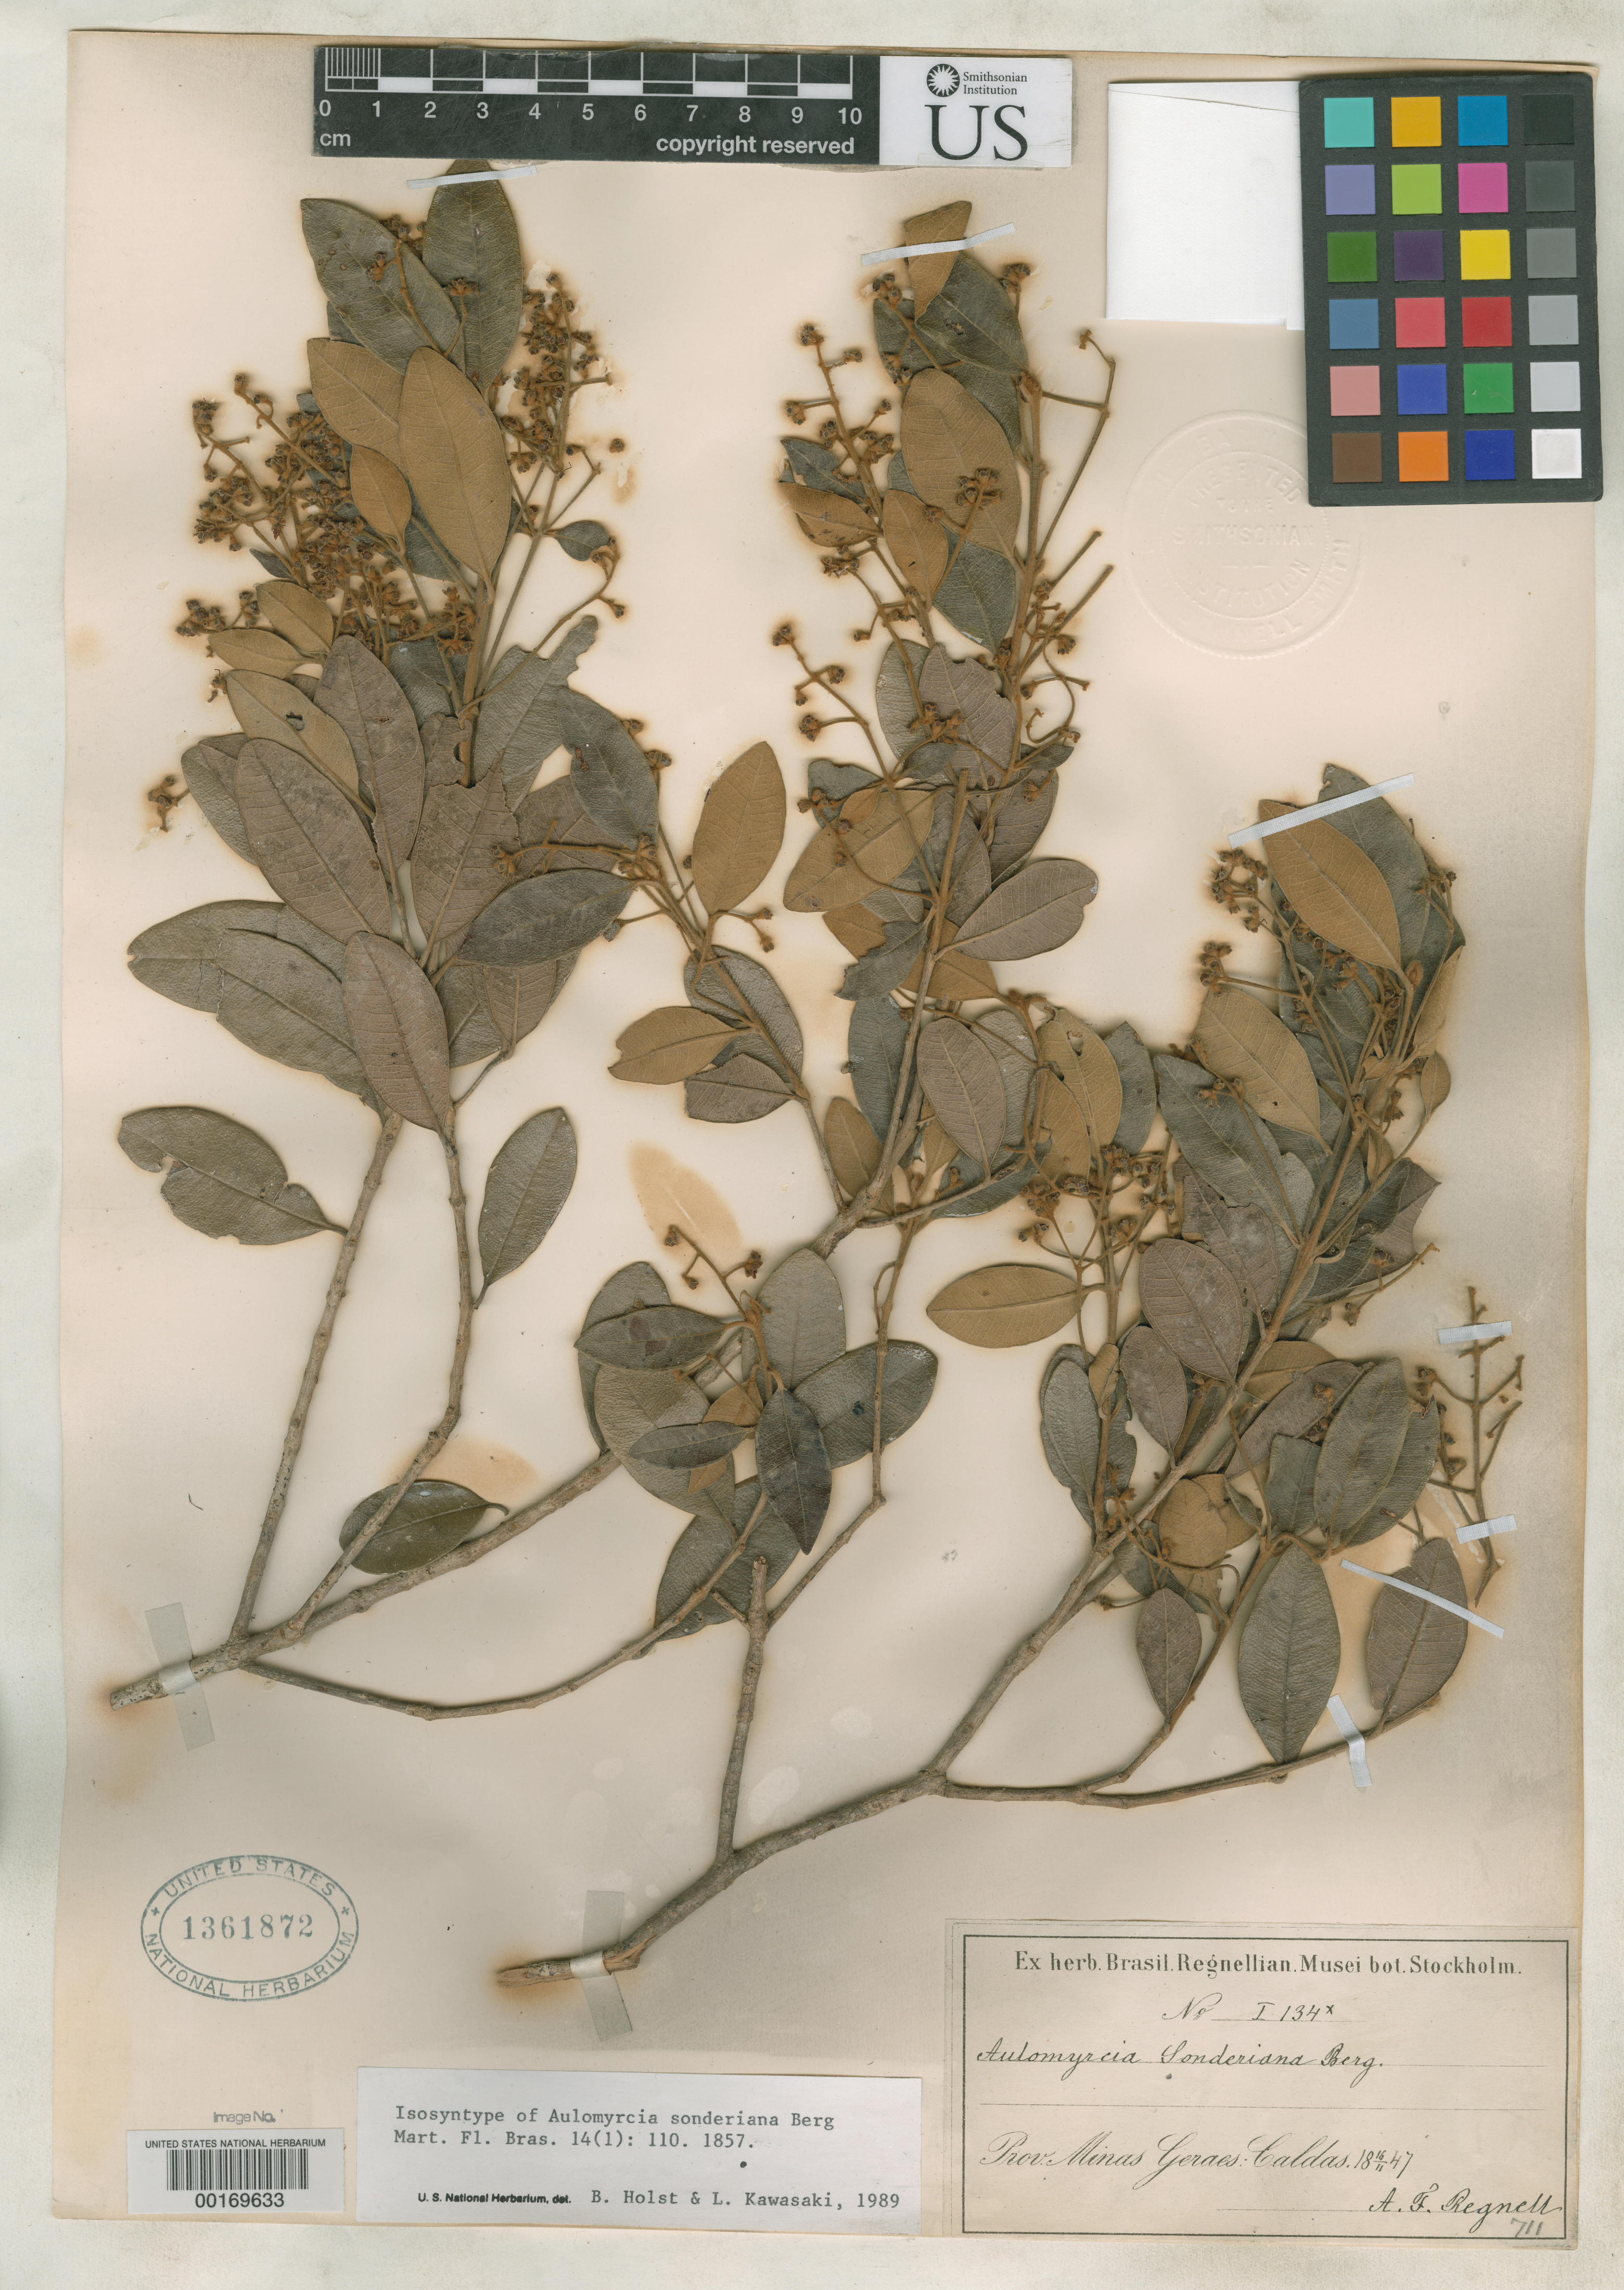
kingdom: Plantae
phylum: Tracheophyta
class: Magnoliopsida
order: Myrtales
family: Myrtaceae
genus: Aulomyrcia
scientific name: Aulomyrcia sonderiana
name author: O. Berg in Mart.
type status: Isosyntype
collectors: A. F. Regnell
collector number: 134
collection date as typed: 16 Nov 1847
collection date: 1847-11-16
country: Brazil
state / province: Minas Gerais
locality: Caldas.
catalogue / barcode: US 1361872